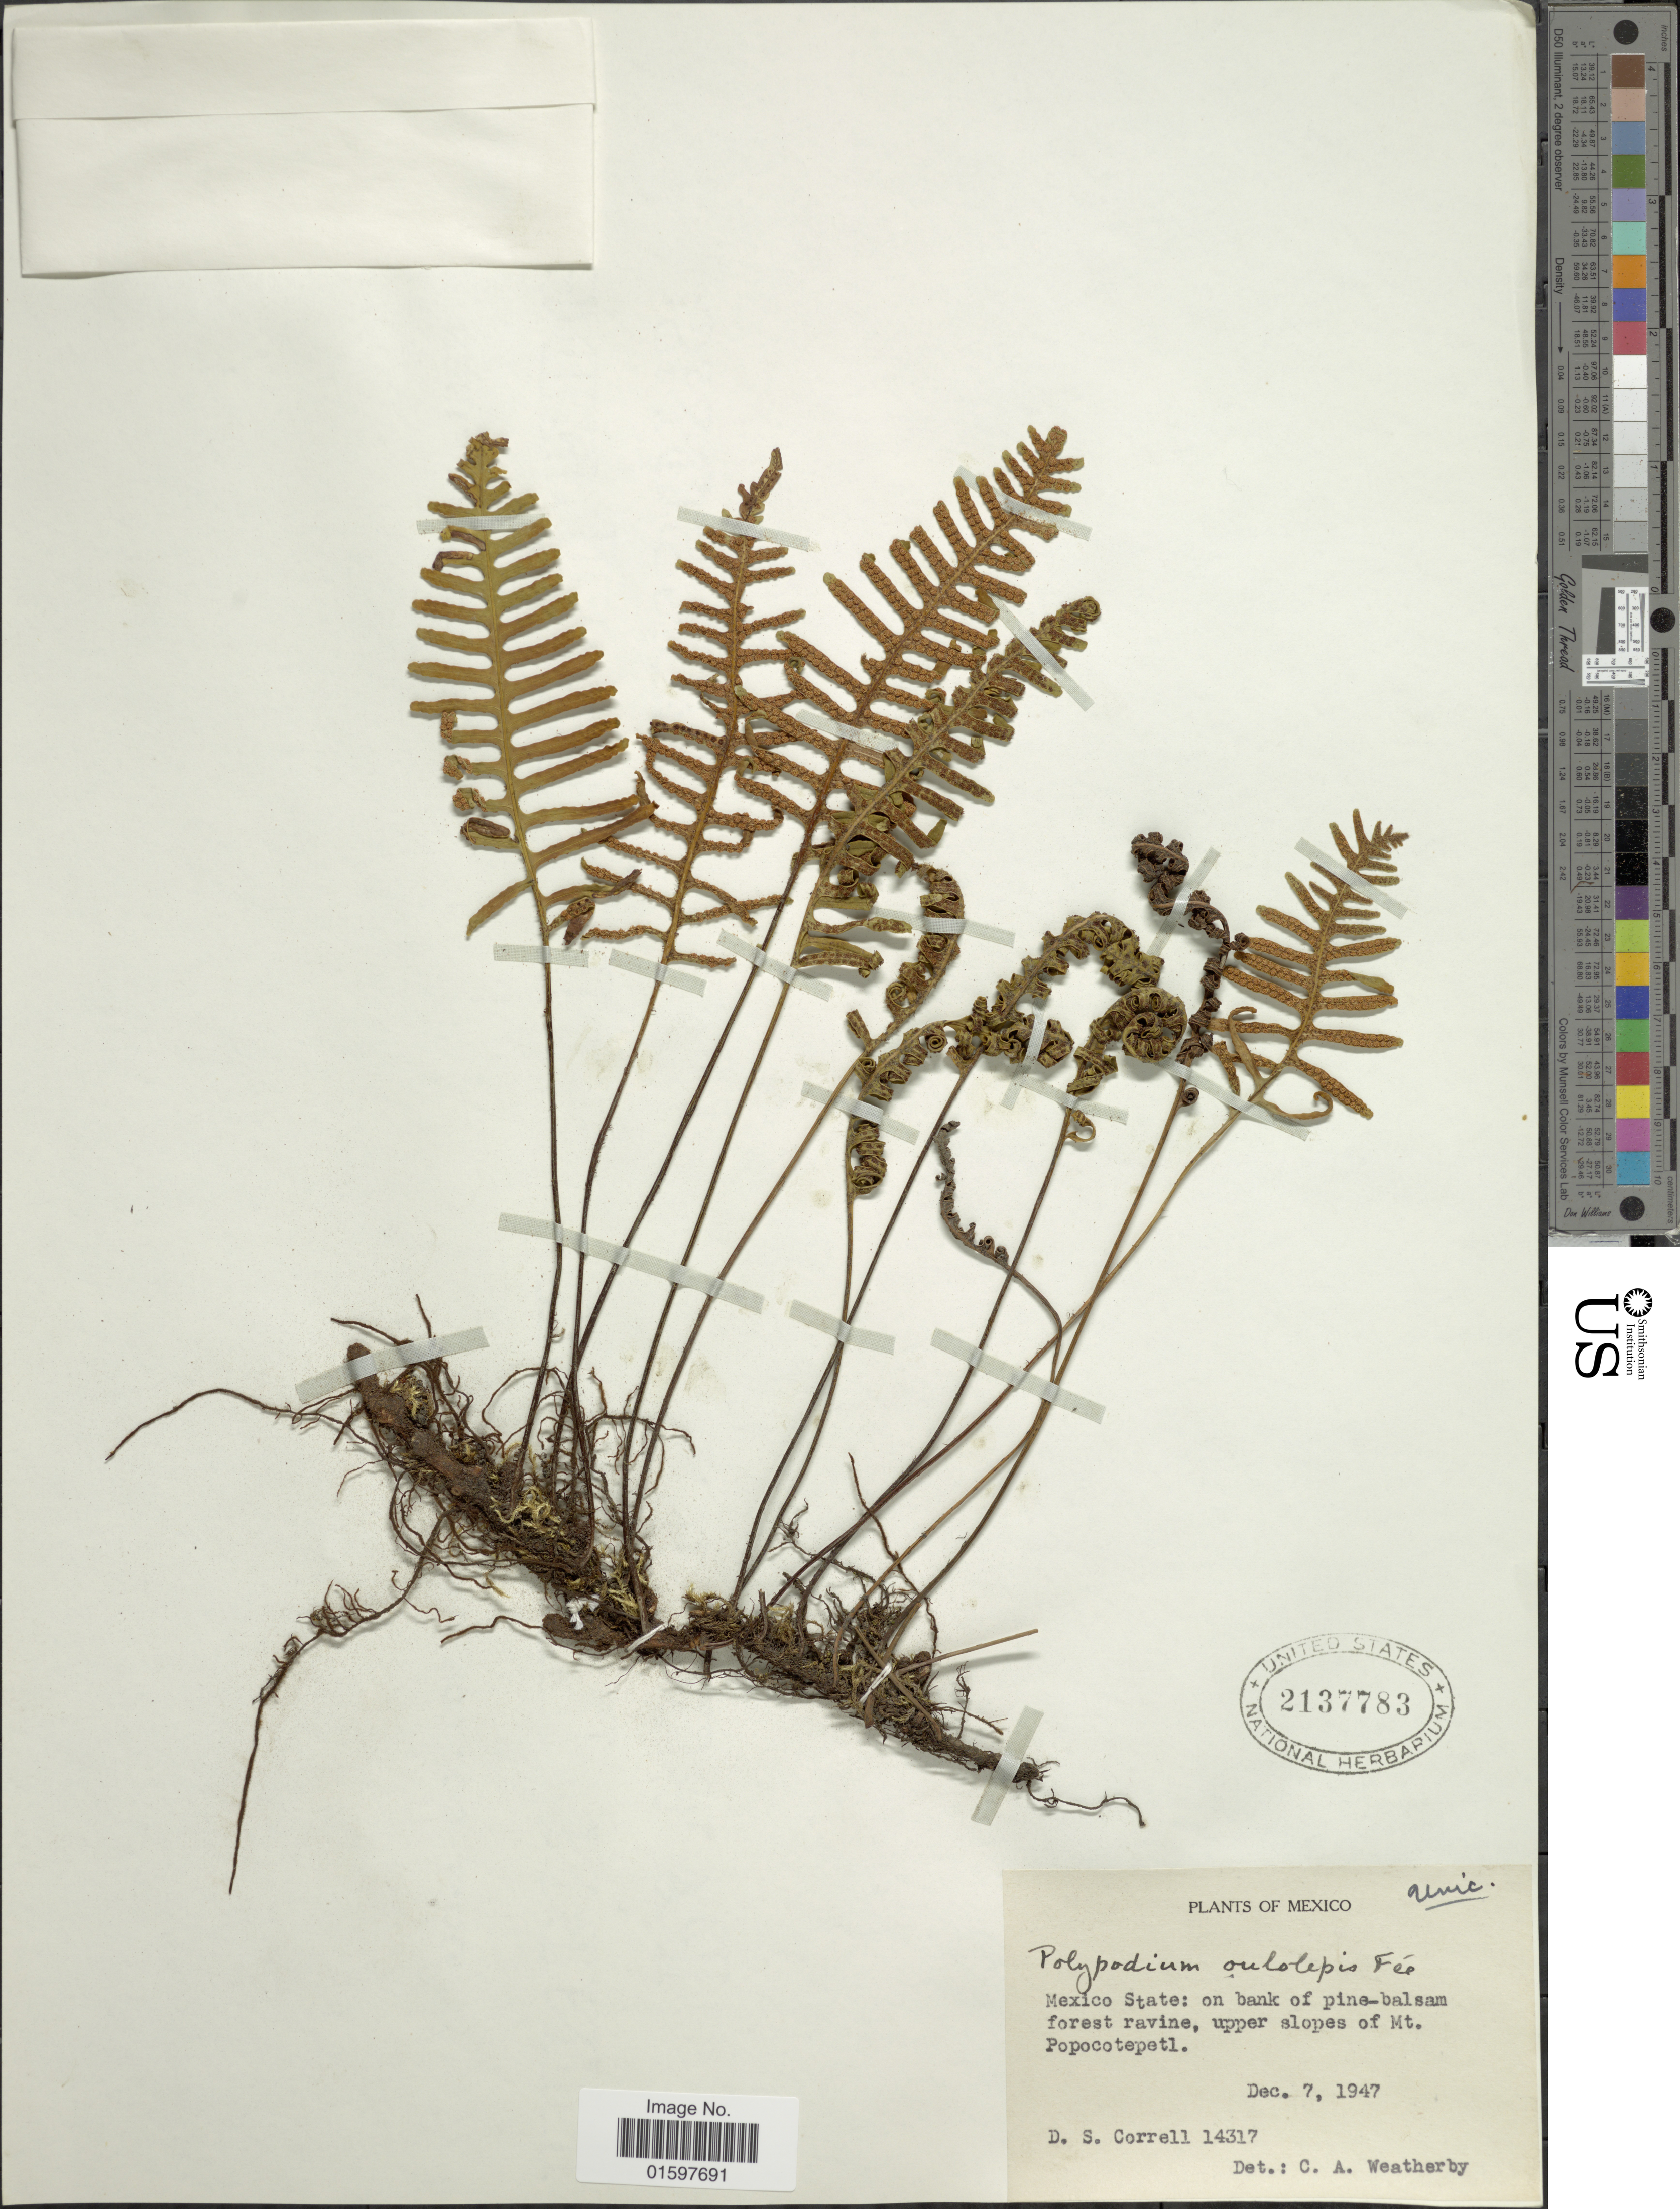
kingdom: Plantae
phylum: Tracheophyta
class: Polypodiopsida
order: Polypodiales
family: Polypodiaceae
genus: Pleopeltis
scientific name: Pleopeltis madrense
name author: (J. Sm.) A.R. Sm. & Tejero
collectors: D. S. Correll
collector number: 14317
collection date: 1947-12-07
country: Mexico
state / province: México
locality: Mexico State: on bank of pine-balsam forest ravine, upper slopes of Mt. Popocotepetl.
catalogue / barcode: US 2137783